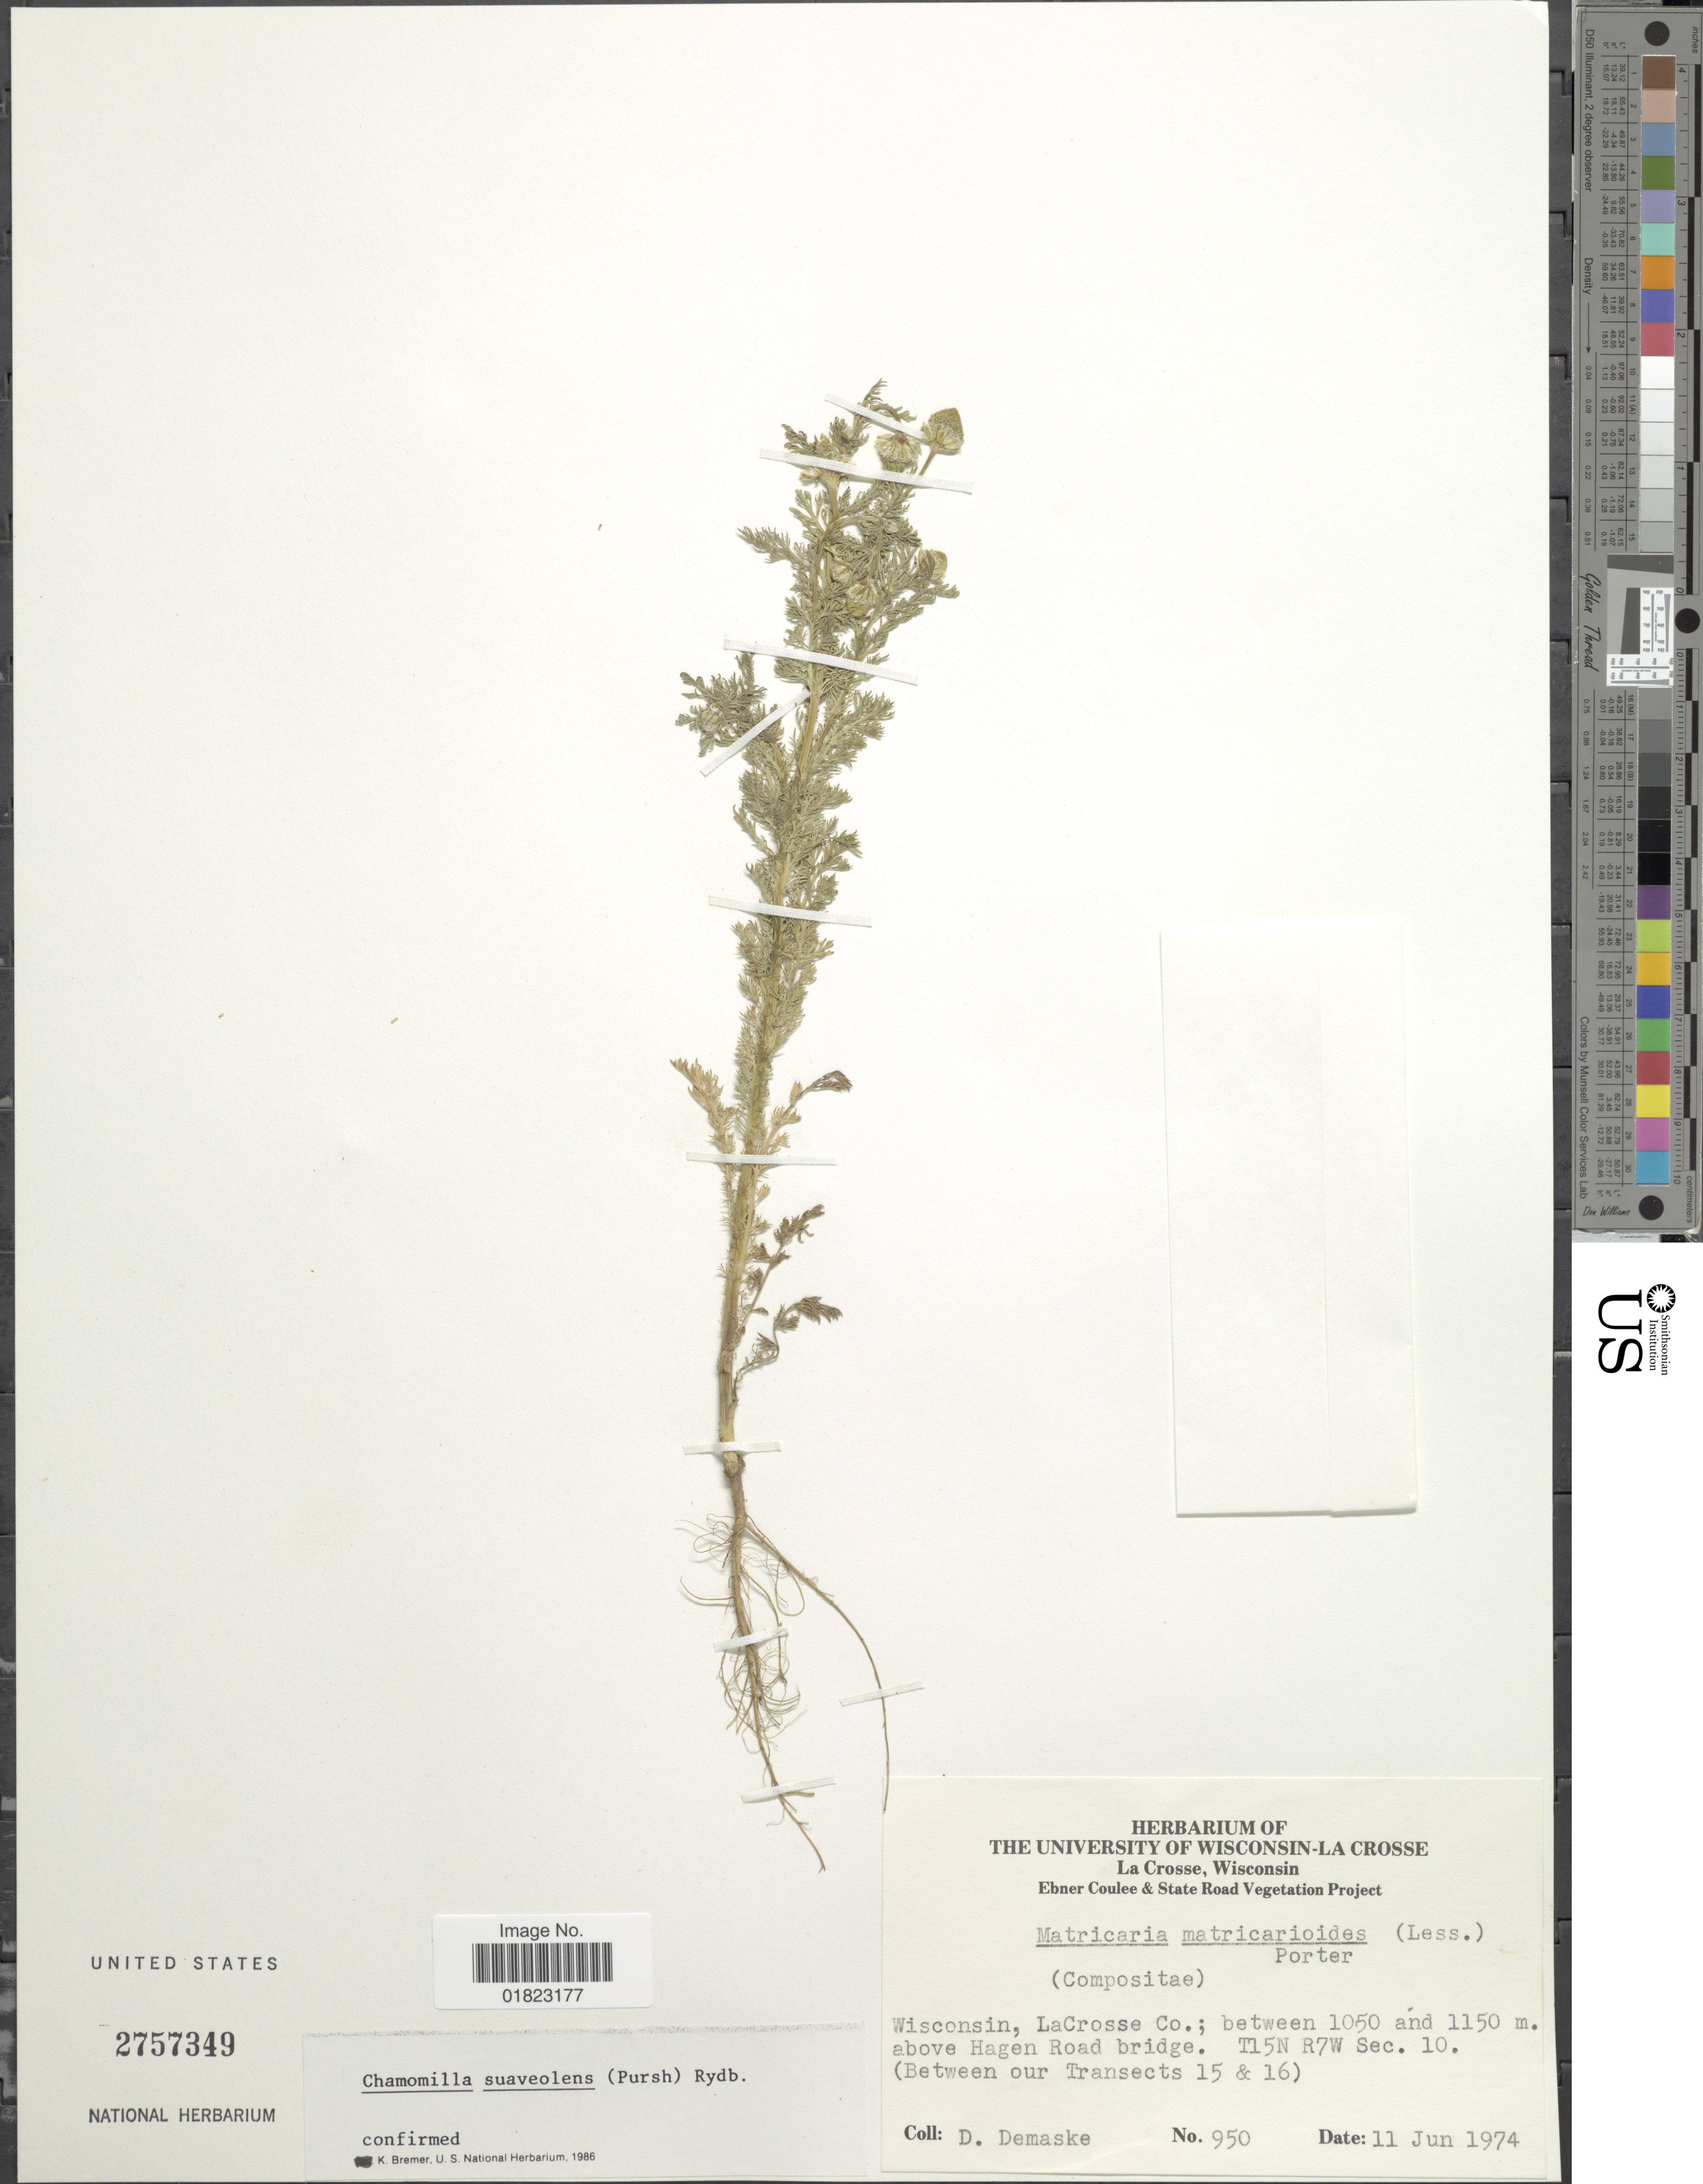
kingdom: Plantae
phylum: Tracheophyta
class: Magnoliopsida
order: Asterales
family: Asteraceae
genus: Matricaria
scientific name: Matricaria matricarioides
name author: (Less.) Porter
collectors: D. Demaske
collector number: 950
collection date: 1974-06-11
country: United States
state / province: Wisconsin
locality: Wisconsin,Lacrosse Co.; Above Hagen Road bridge. T15N R7W Sec 10. (between our Transects 15 & 16).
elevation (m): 1050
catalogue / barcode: US 2757349